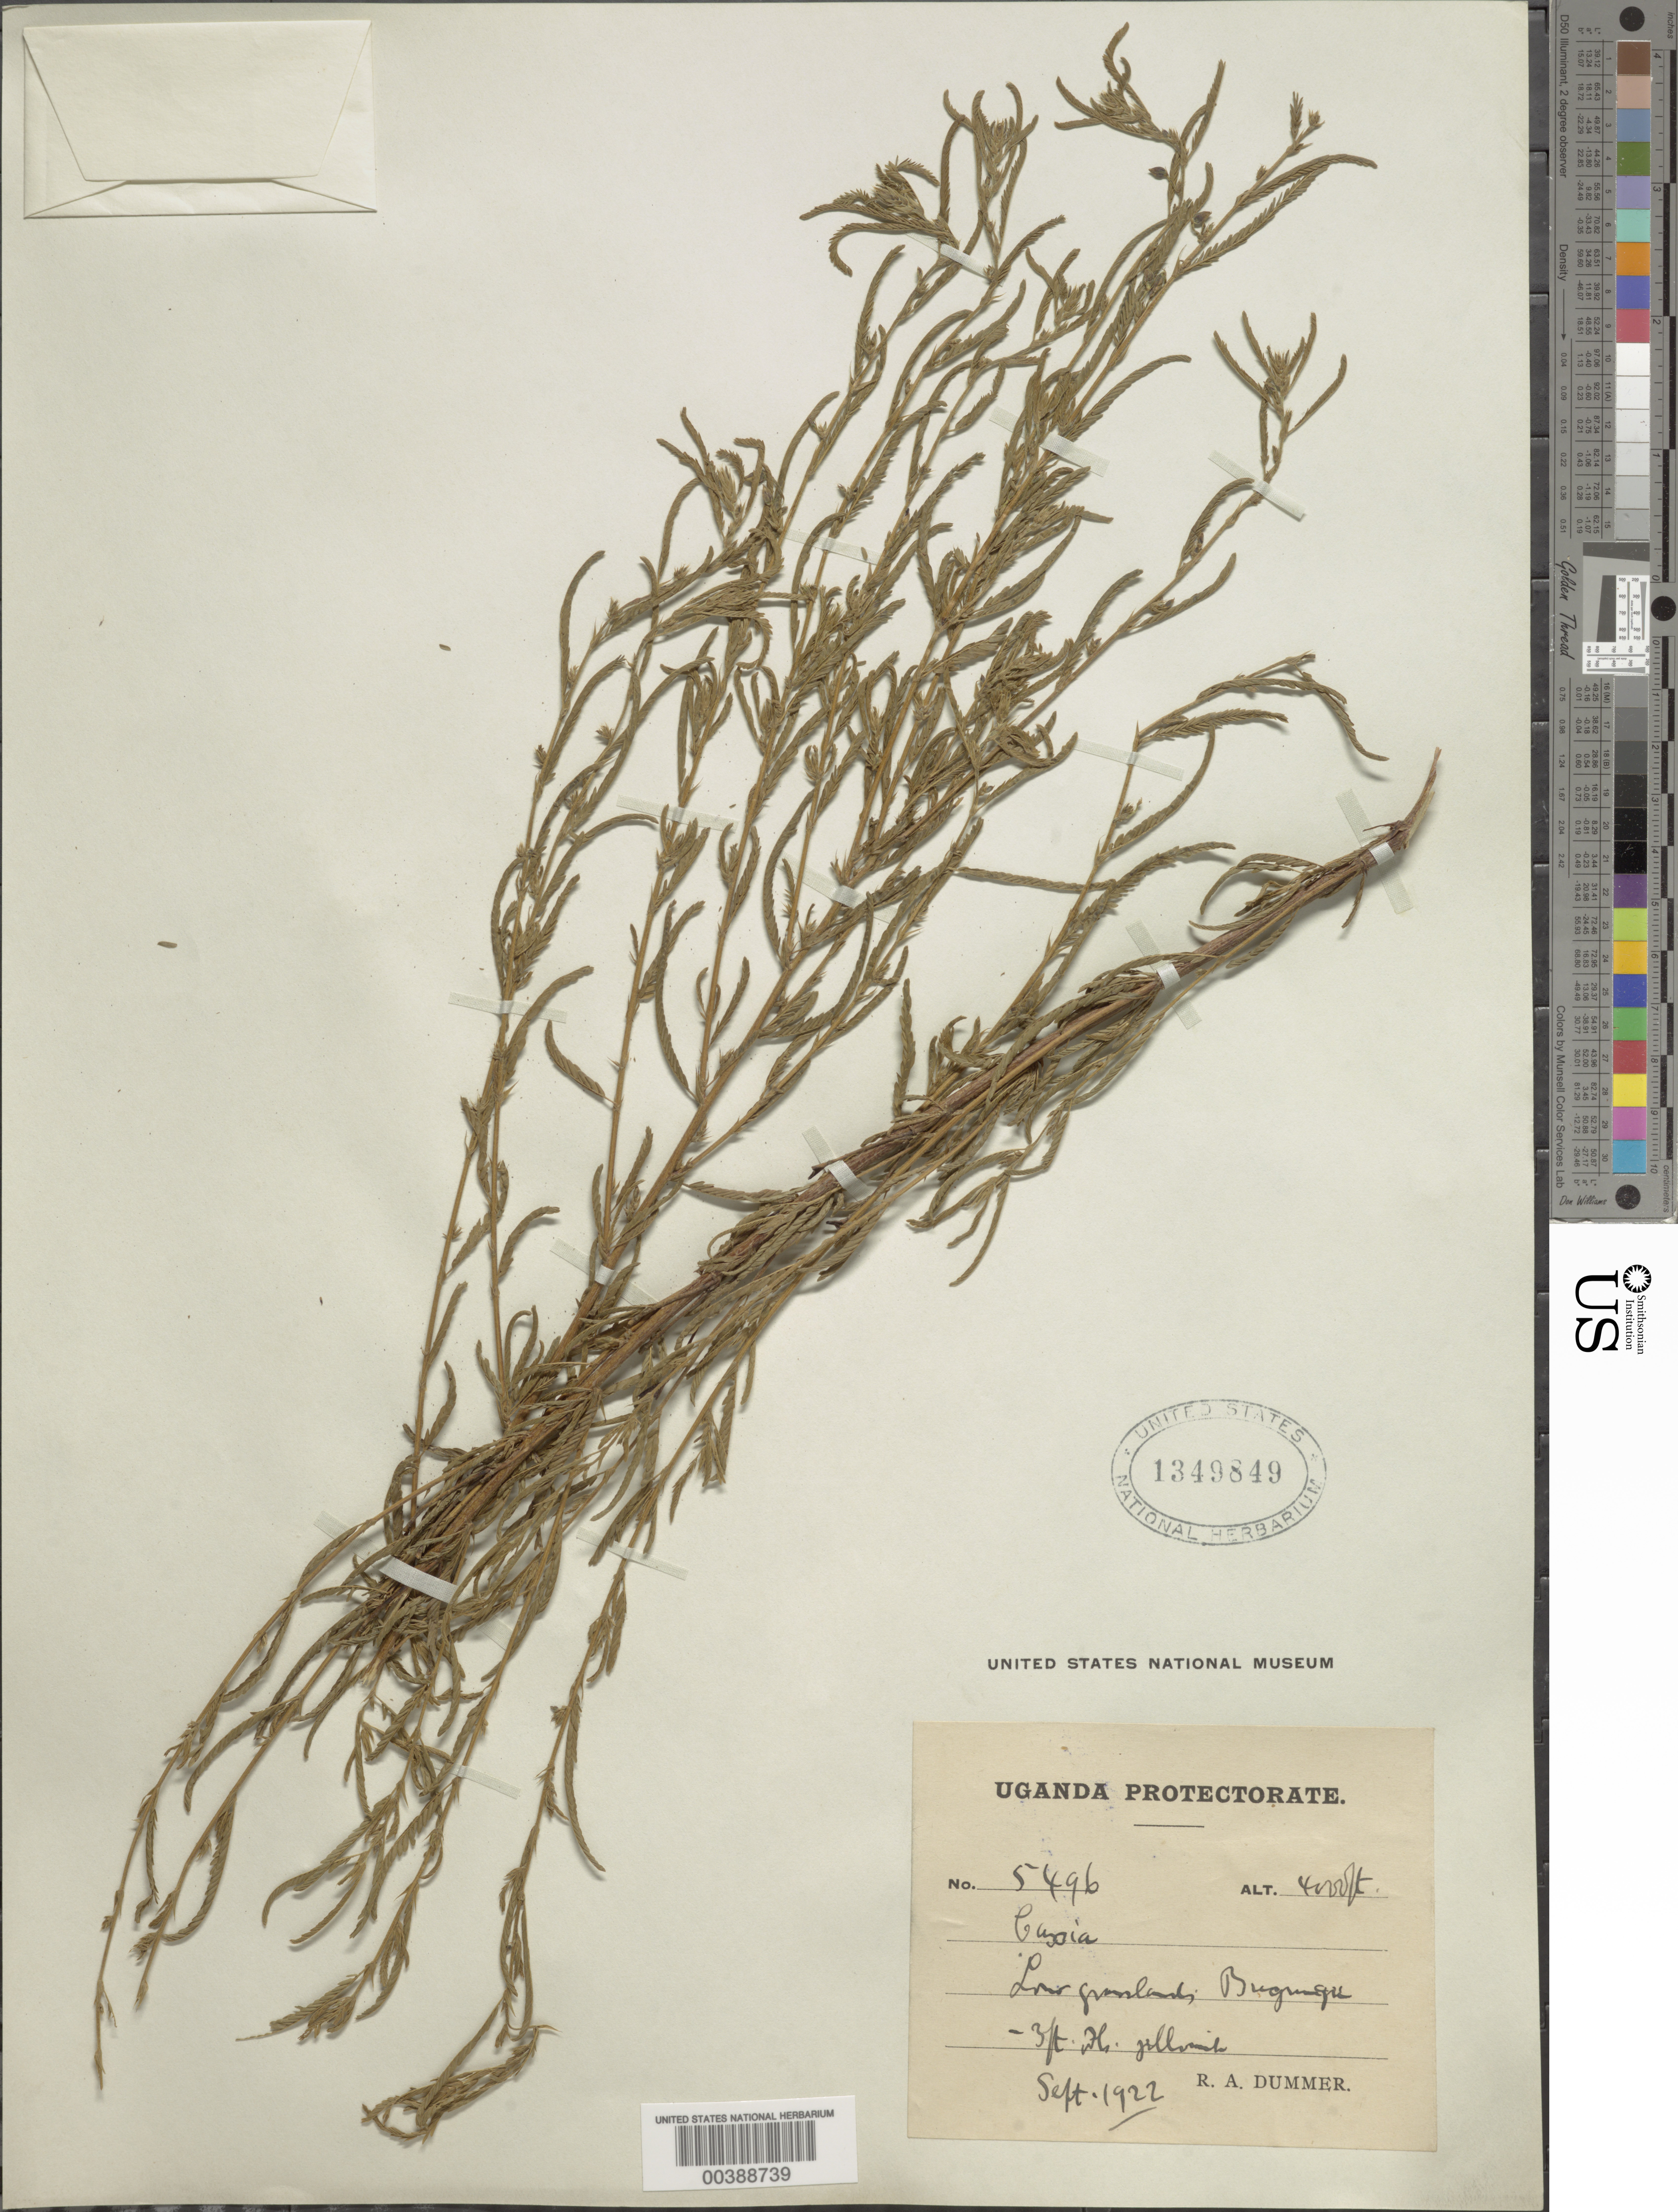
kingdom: Plantae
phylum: Tracheophyta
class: Magnoliopsida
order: Fabales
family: Fabaceae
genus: Chamaecrista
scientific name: Chamaecrista sp.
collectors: R. Dümmer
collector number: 5496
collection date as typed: Sep 1922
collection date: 1922-09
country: Uganda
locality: Bugrugu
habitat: Low grasslands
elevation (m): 1219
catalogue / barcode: US 1349849